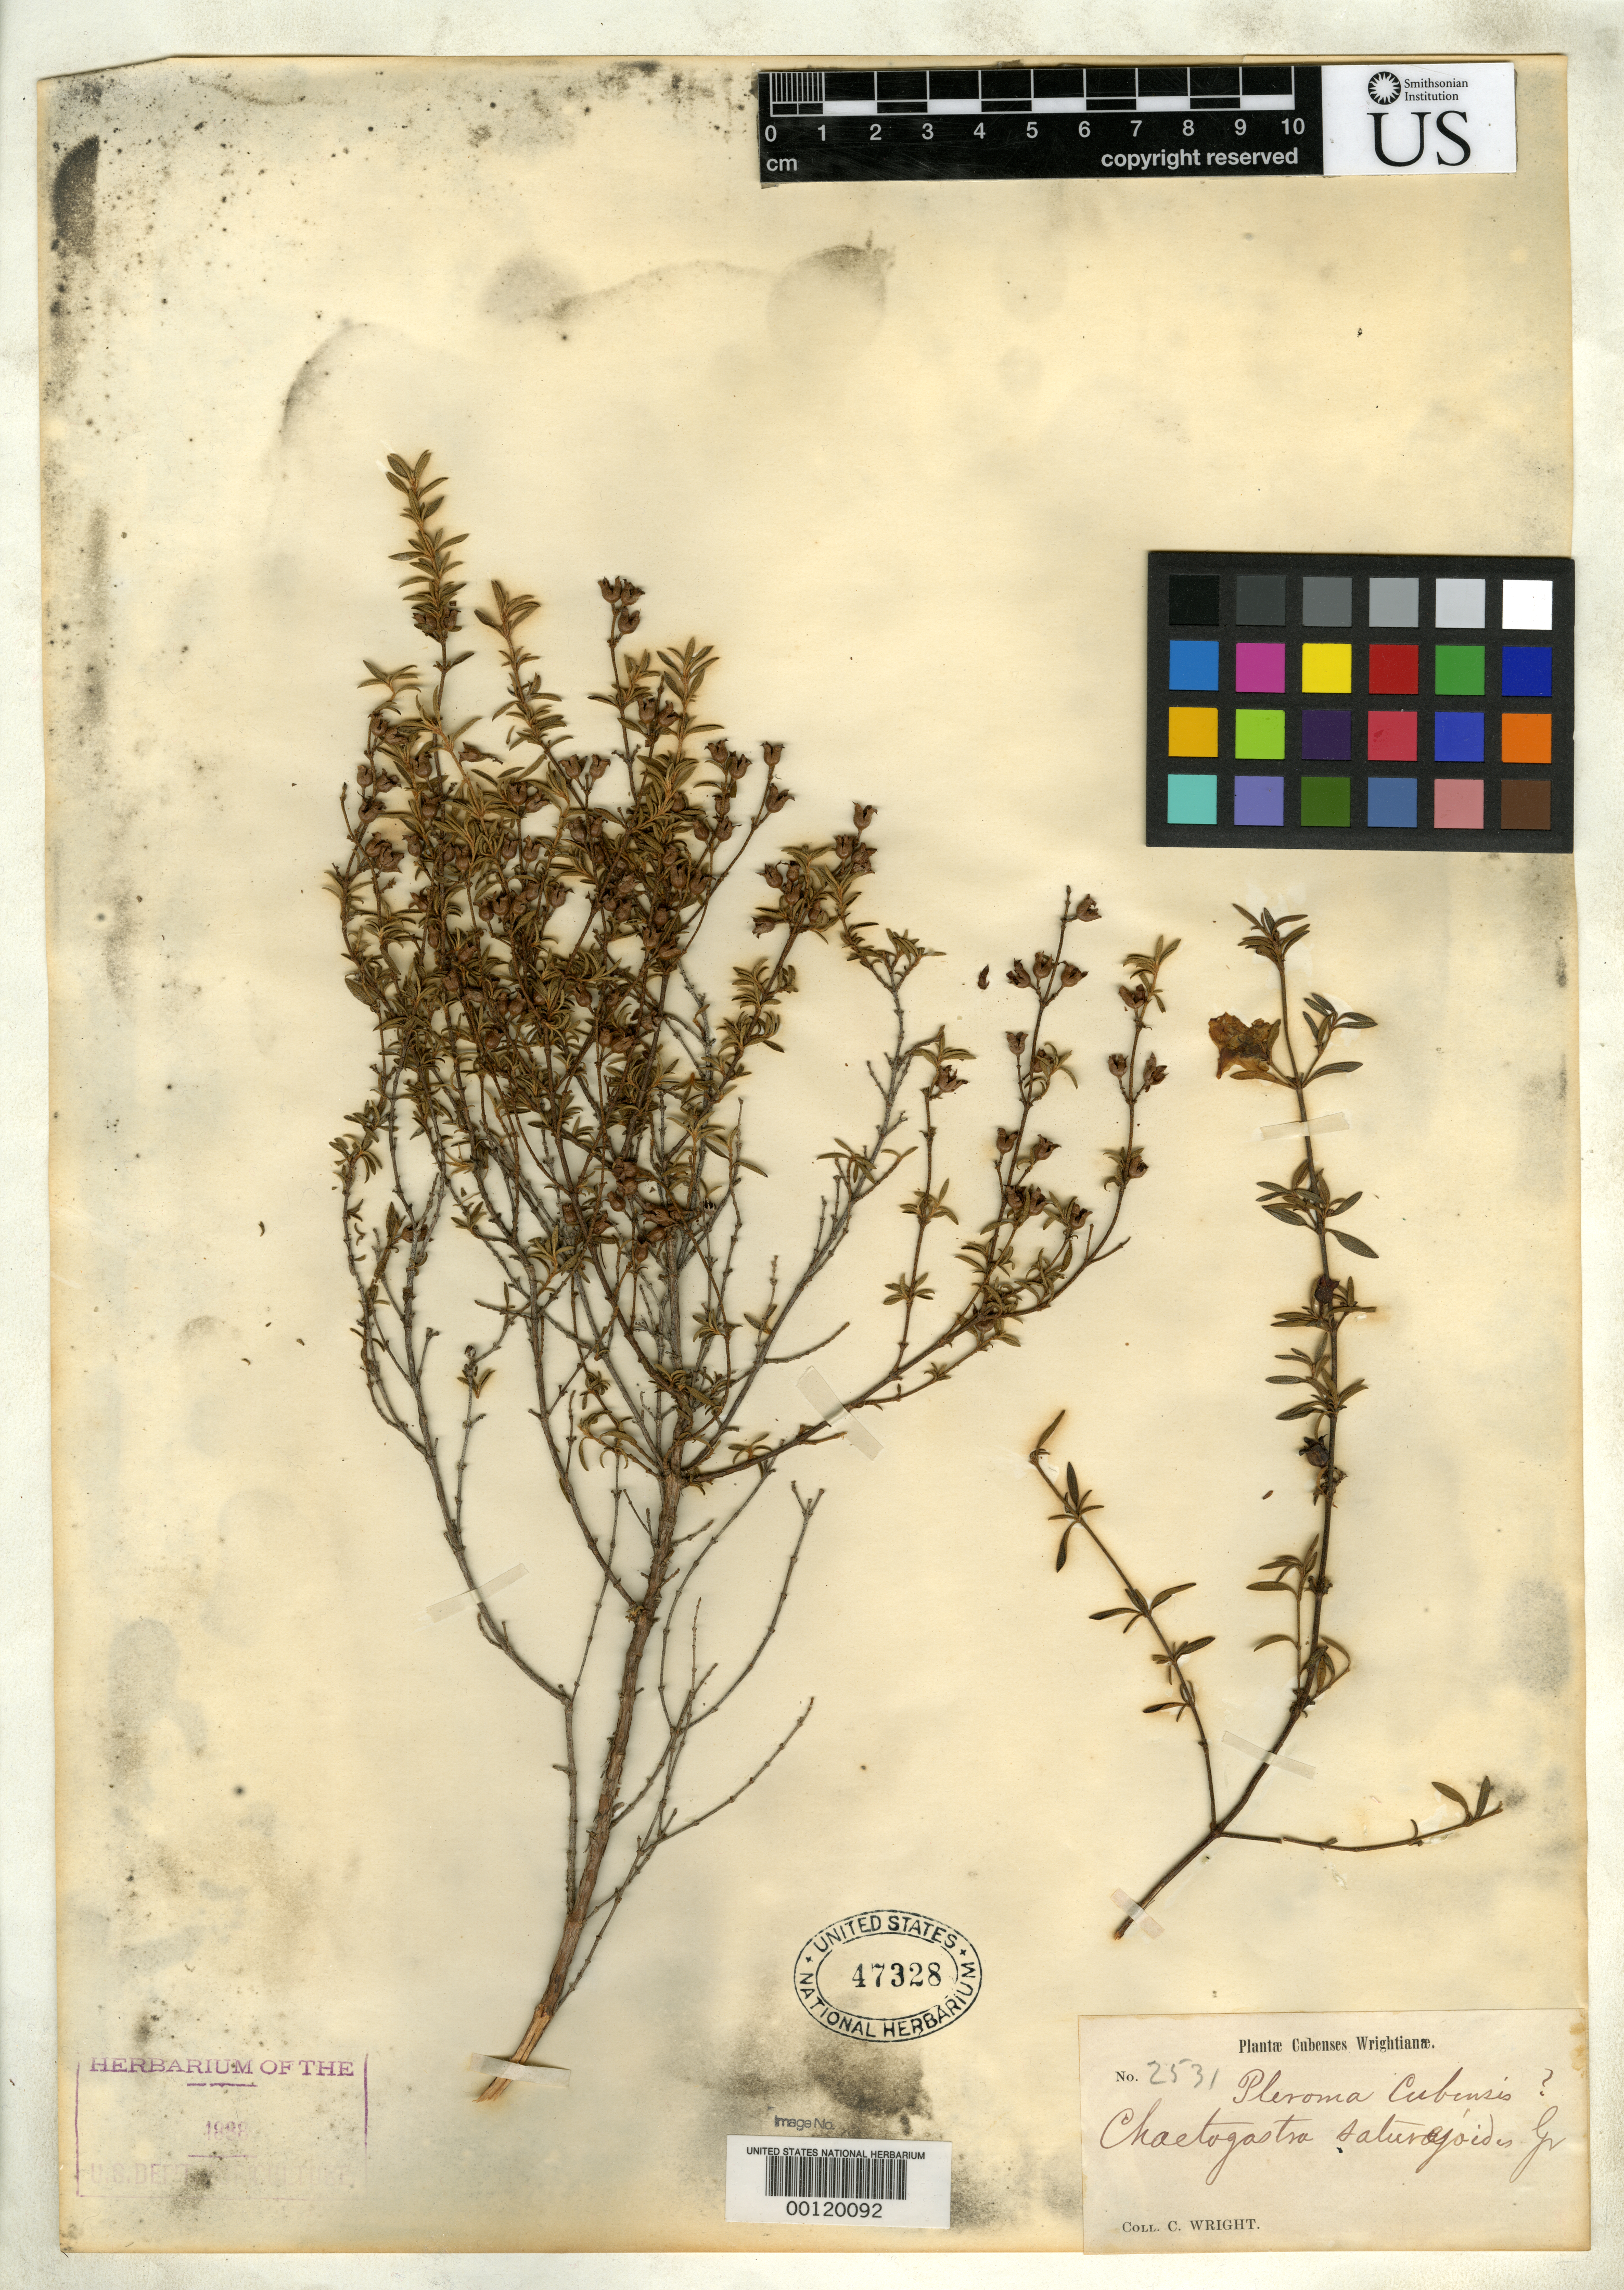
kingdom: Plantae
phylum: Tracheophyta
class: Magnoliopsida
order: Myrtales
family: Melastomataceae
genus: Chaetogastra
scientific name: Chaetogastra saturejoides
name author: Griseb.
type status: Isotype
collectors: C. Wright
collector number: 2531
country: Cuba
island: Greater Antilles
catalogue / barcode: US 47328